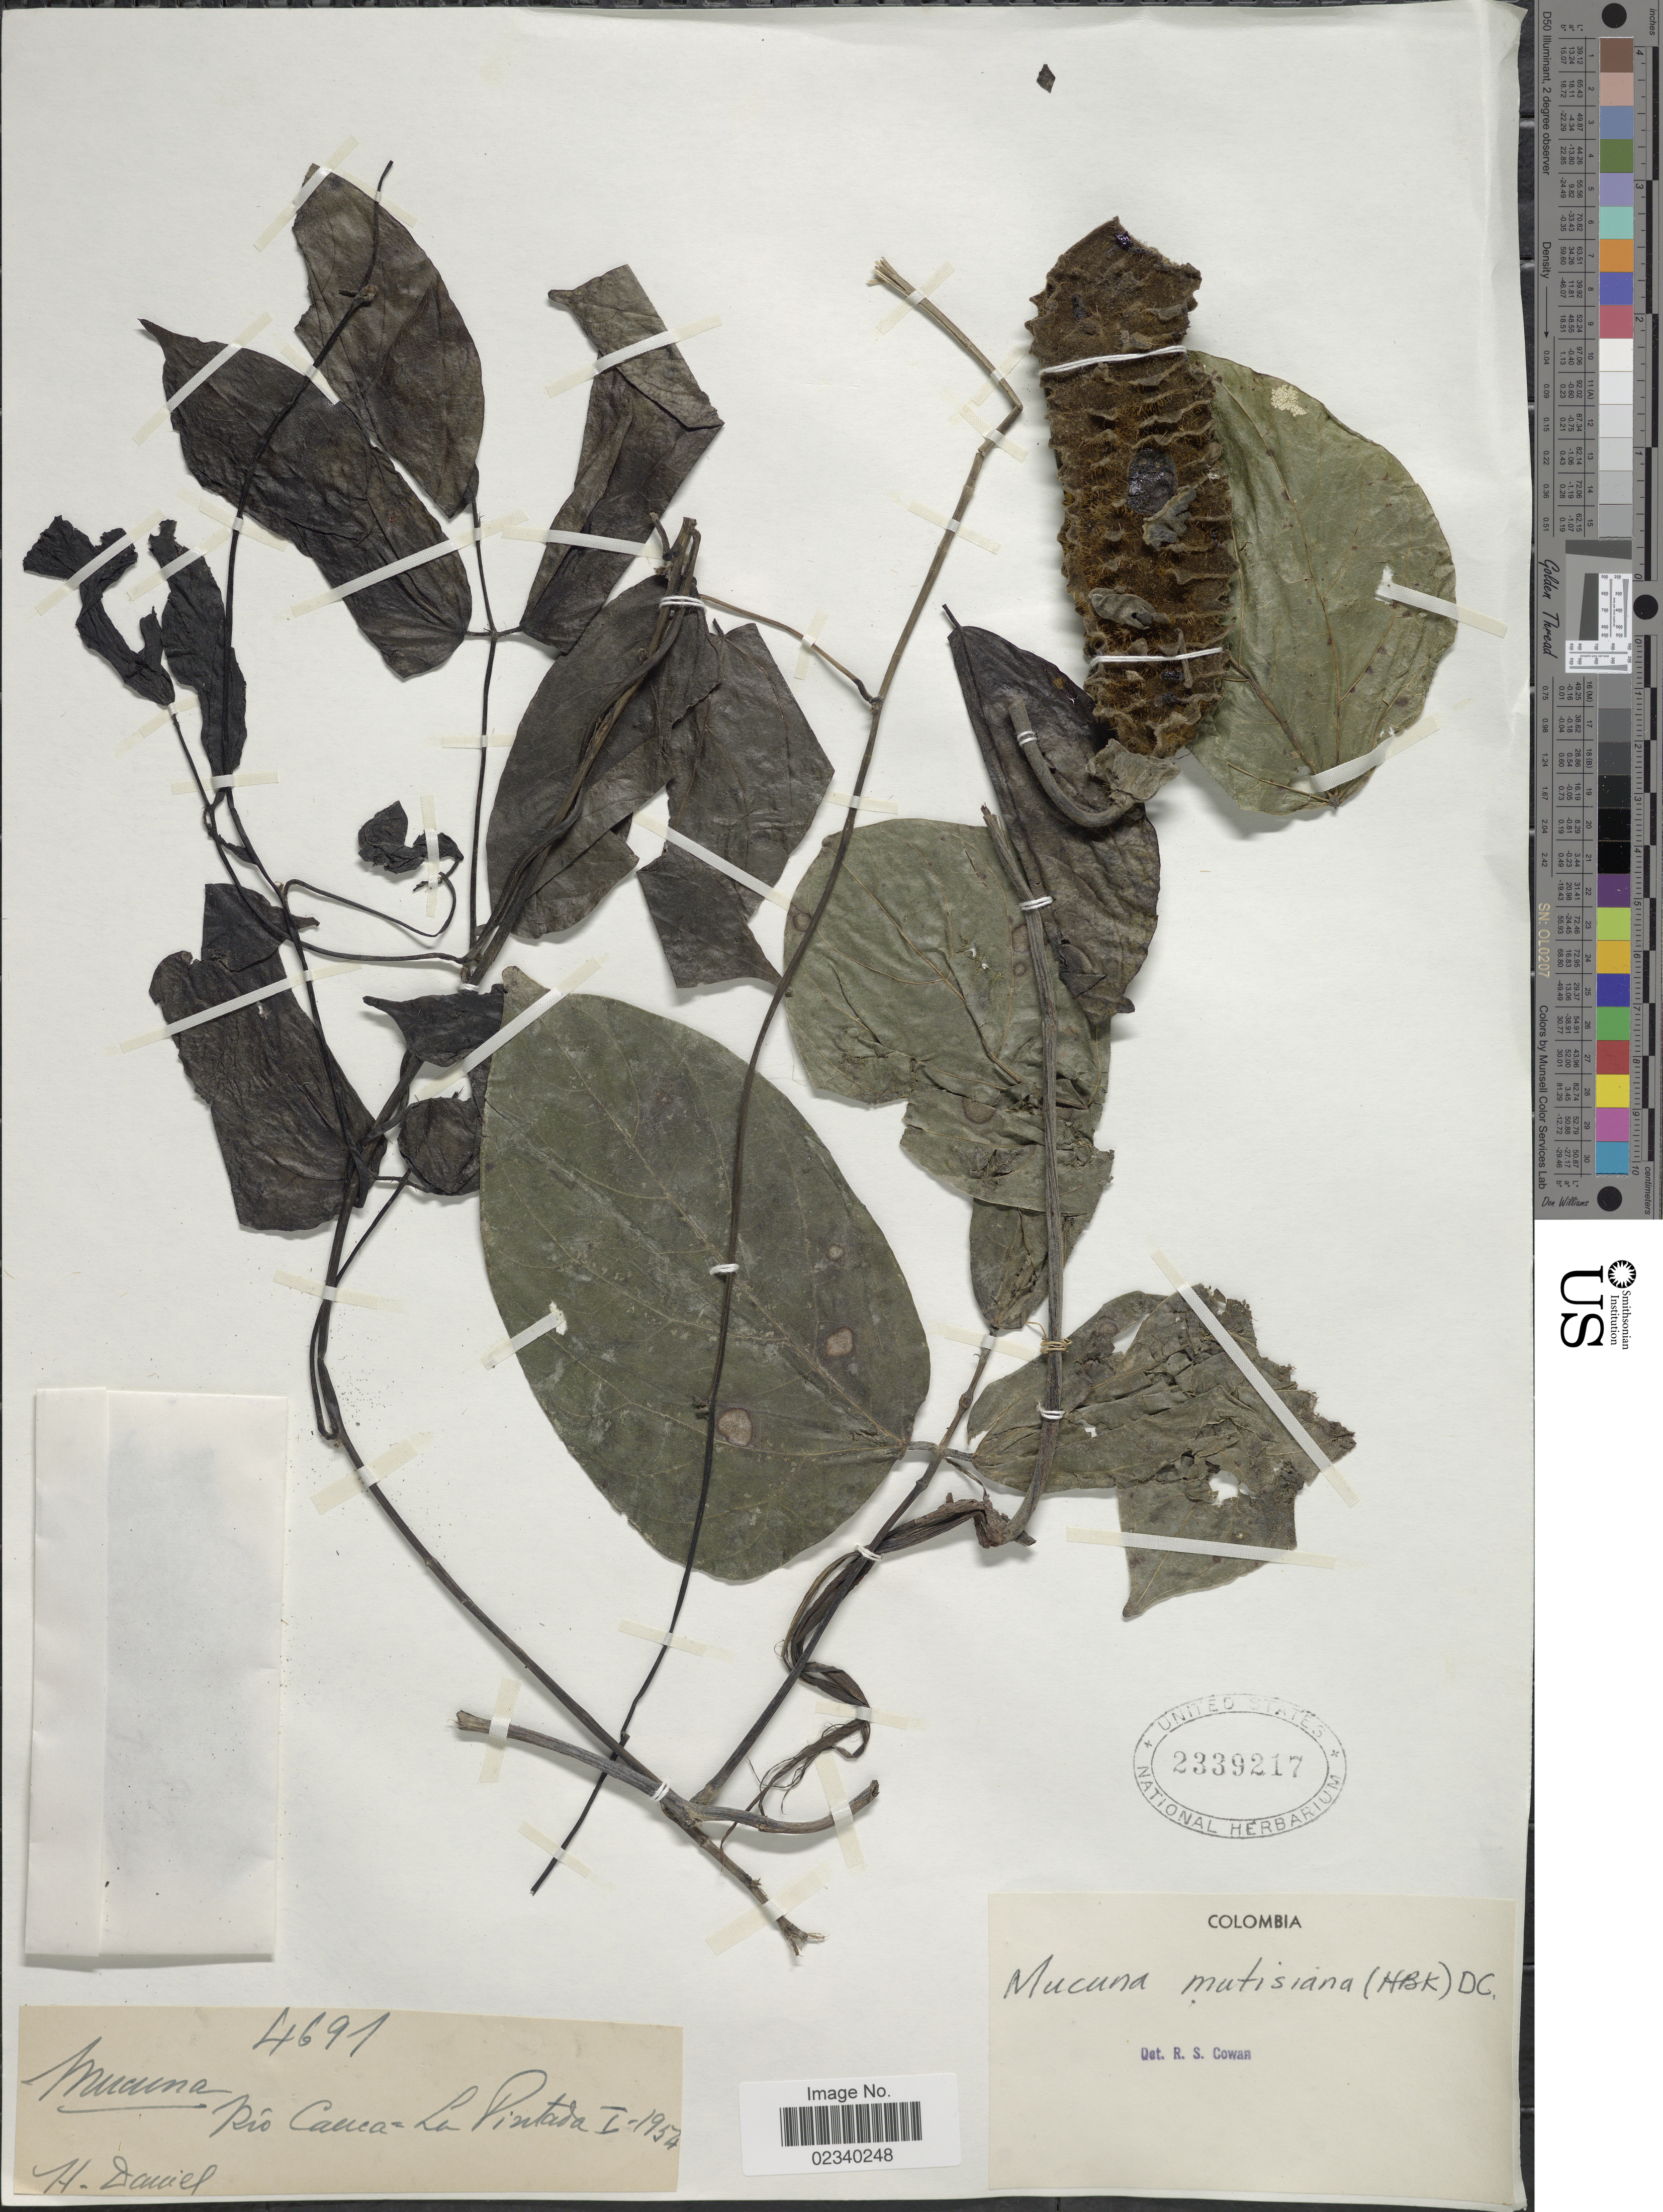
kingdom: Plantae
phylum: Tracheophyta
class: Magnoliopsida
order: Fabales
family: Fabaceae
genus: Mucuna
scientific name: Mucuna mutisiana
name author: (Kunth) DC.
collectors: H. Daniel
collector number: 4691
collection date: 1954-01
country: Colombia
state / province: San Andres y Providencia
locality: Rio Cauca - La Pintada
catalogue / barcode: US 2339217